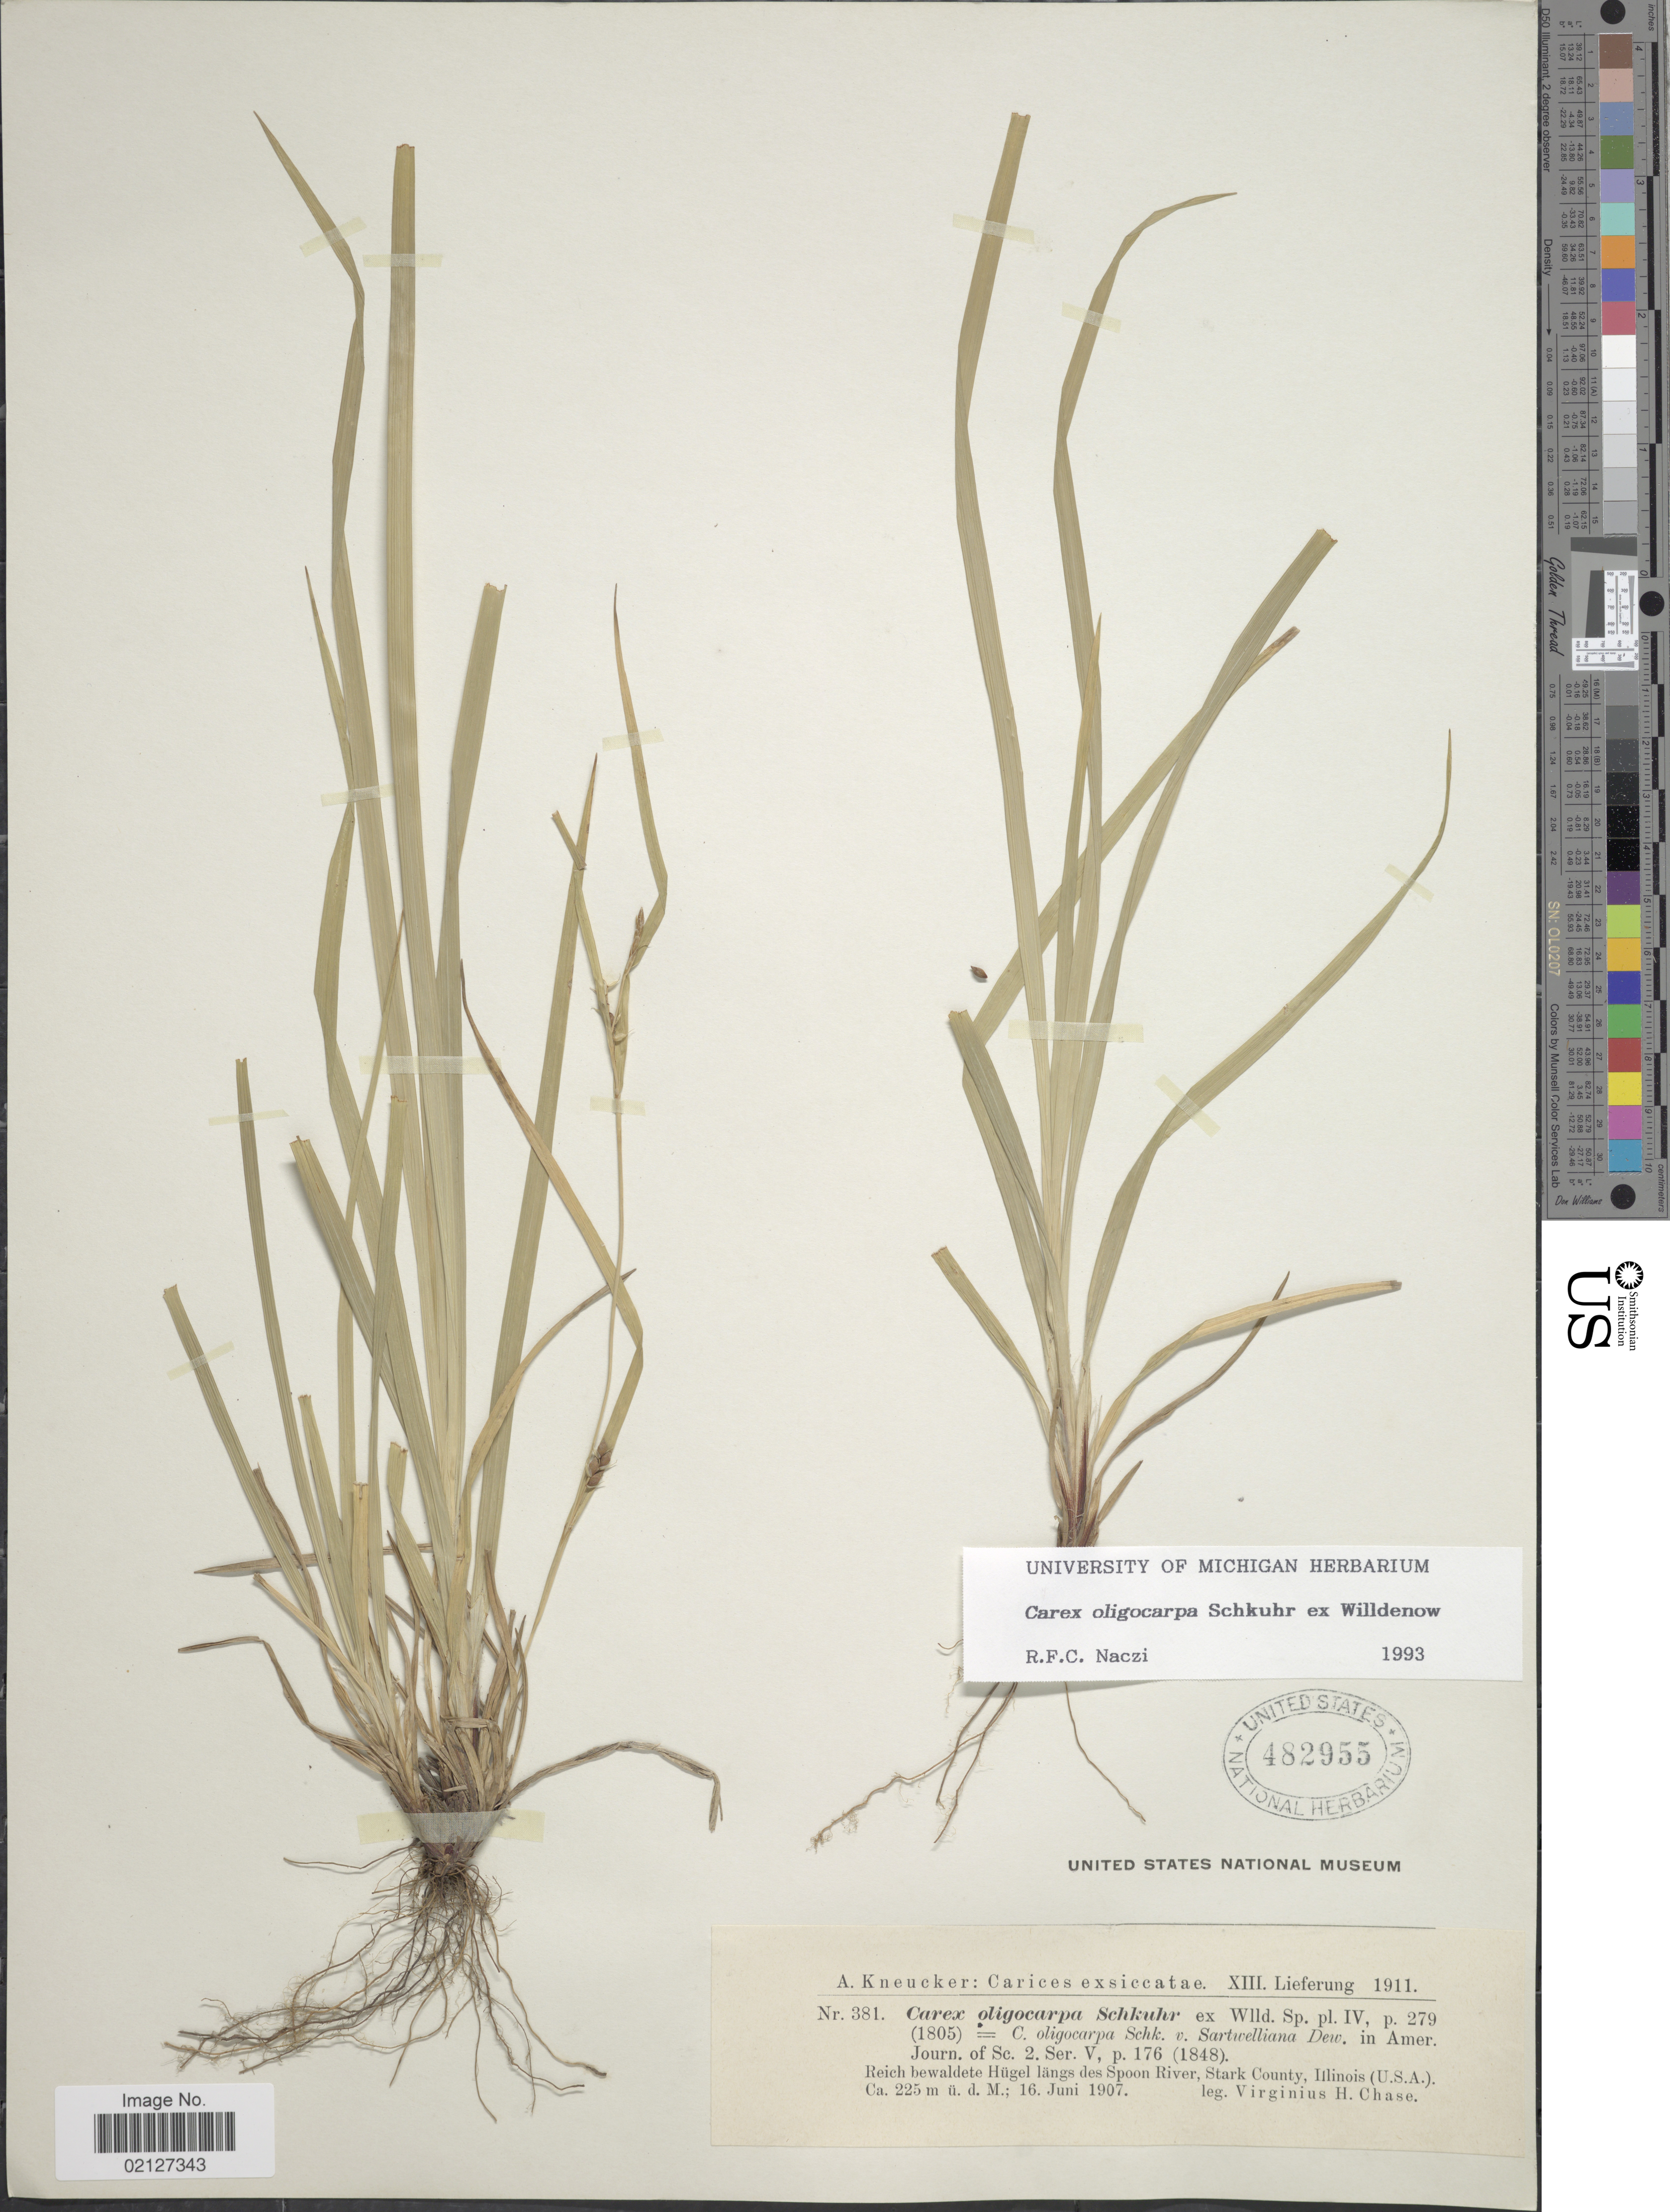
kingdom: Plantae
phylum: Tracheophyta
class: Liliopsida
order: Poales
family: Cyperaceae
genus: Carex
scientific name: Carex oligocarpa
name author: Willd.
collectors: V. H. Chase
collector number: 381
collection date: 1907-06-16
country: United States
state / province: Tennessee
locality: Reich bewaldete Hugel langs des Spoon River, Stark County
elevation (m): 225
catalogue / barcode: US 482955